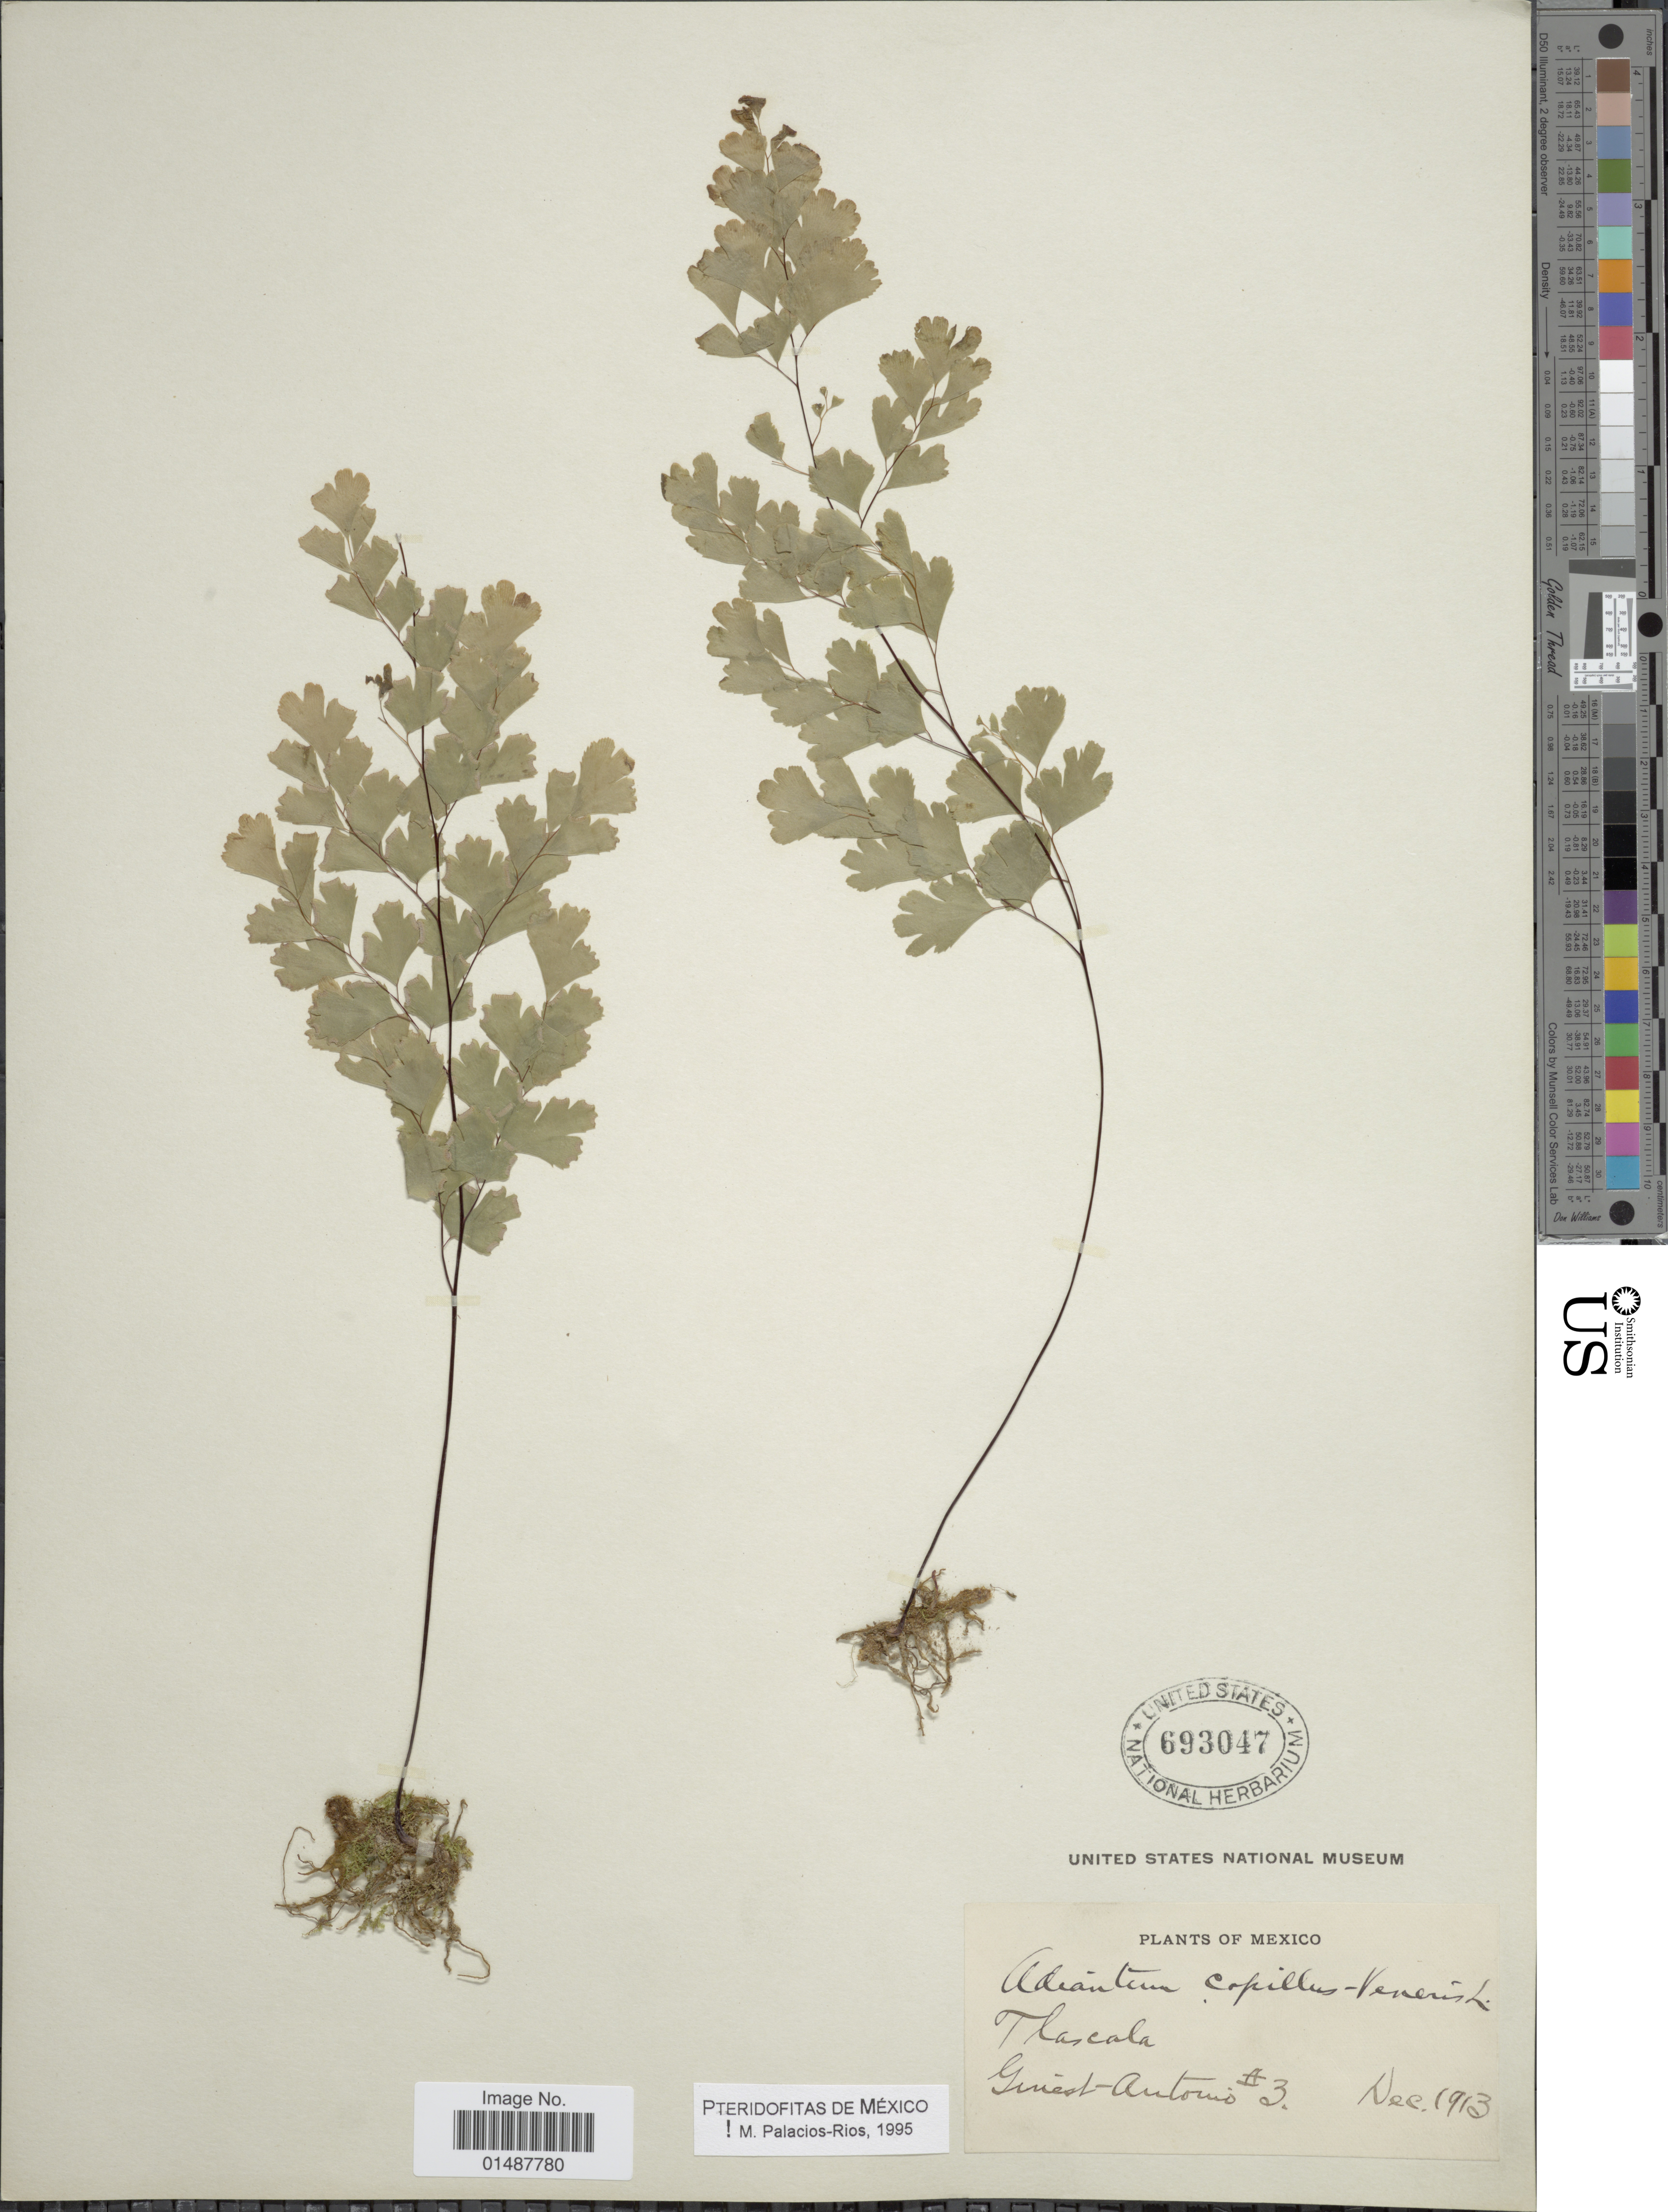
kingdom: Plantae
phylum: Tracheophyta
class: Polypodiopsida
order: Polypodiales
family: Pteridaceae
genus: Adiantum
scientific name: Adiantum capillus-veneris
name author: L.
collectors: Ginest-Antonio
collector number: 03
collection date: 1913-12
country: Mexico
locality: Tlascala [interpreted]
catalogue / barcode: US 693047